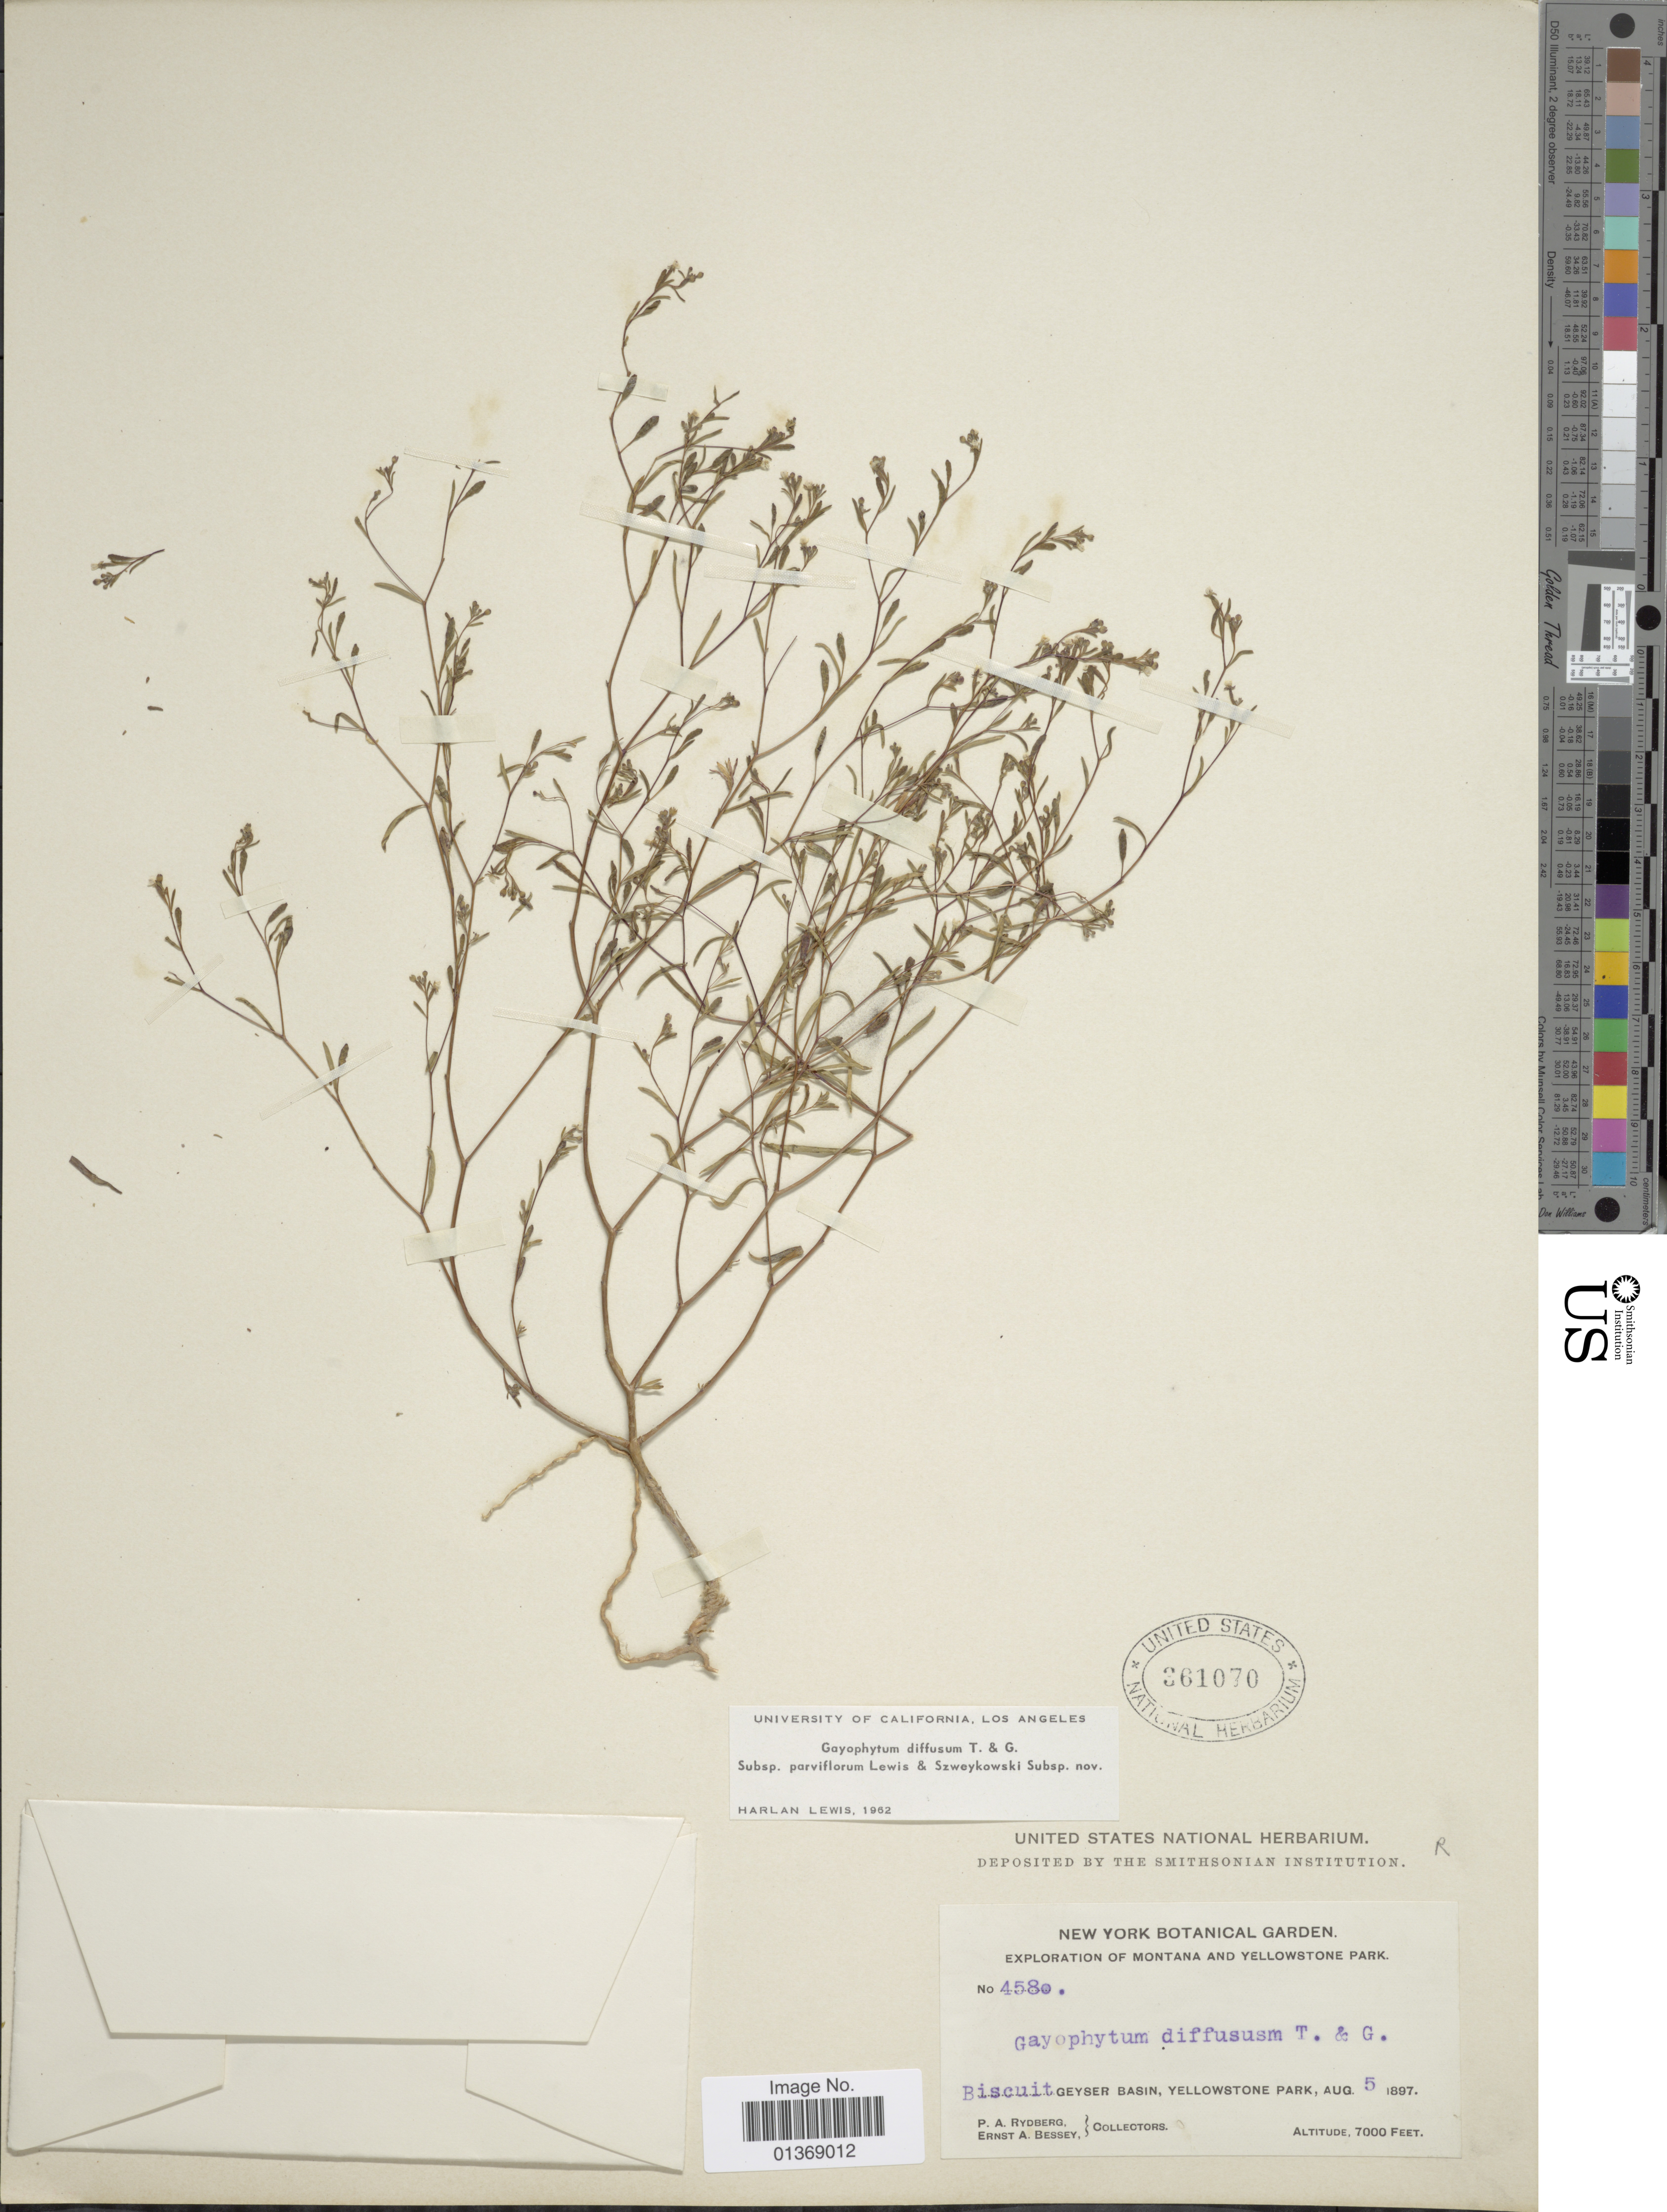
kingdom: Plantae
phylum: Tracheophyta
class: Magnoliopsida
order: Myrtales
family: Onagraceae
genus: Gayophytum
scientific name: Gayophytum diffusum subsp. parviflorum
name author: F. H. Lewis & Szweyk.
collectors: P. A. Rydberg & E. A. Bessey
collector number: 4580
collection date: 1897-08-05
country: United States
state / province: Montana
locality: Yellowstone Park, Biscuit Geyser Basin, Yellowstone Park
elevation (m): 2134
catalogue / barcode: US 361070